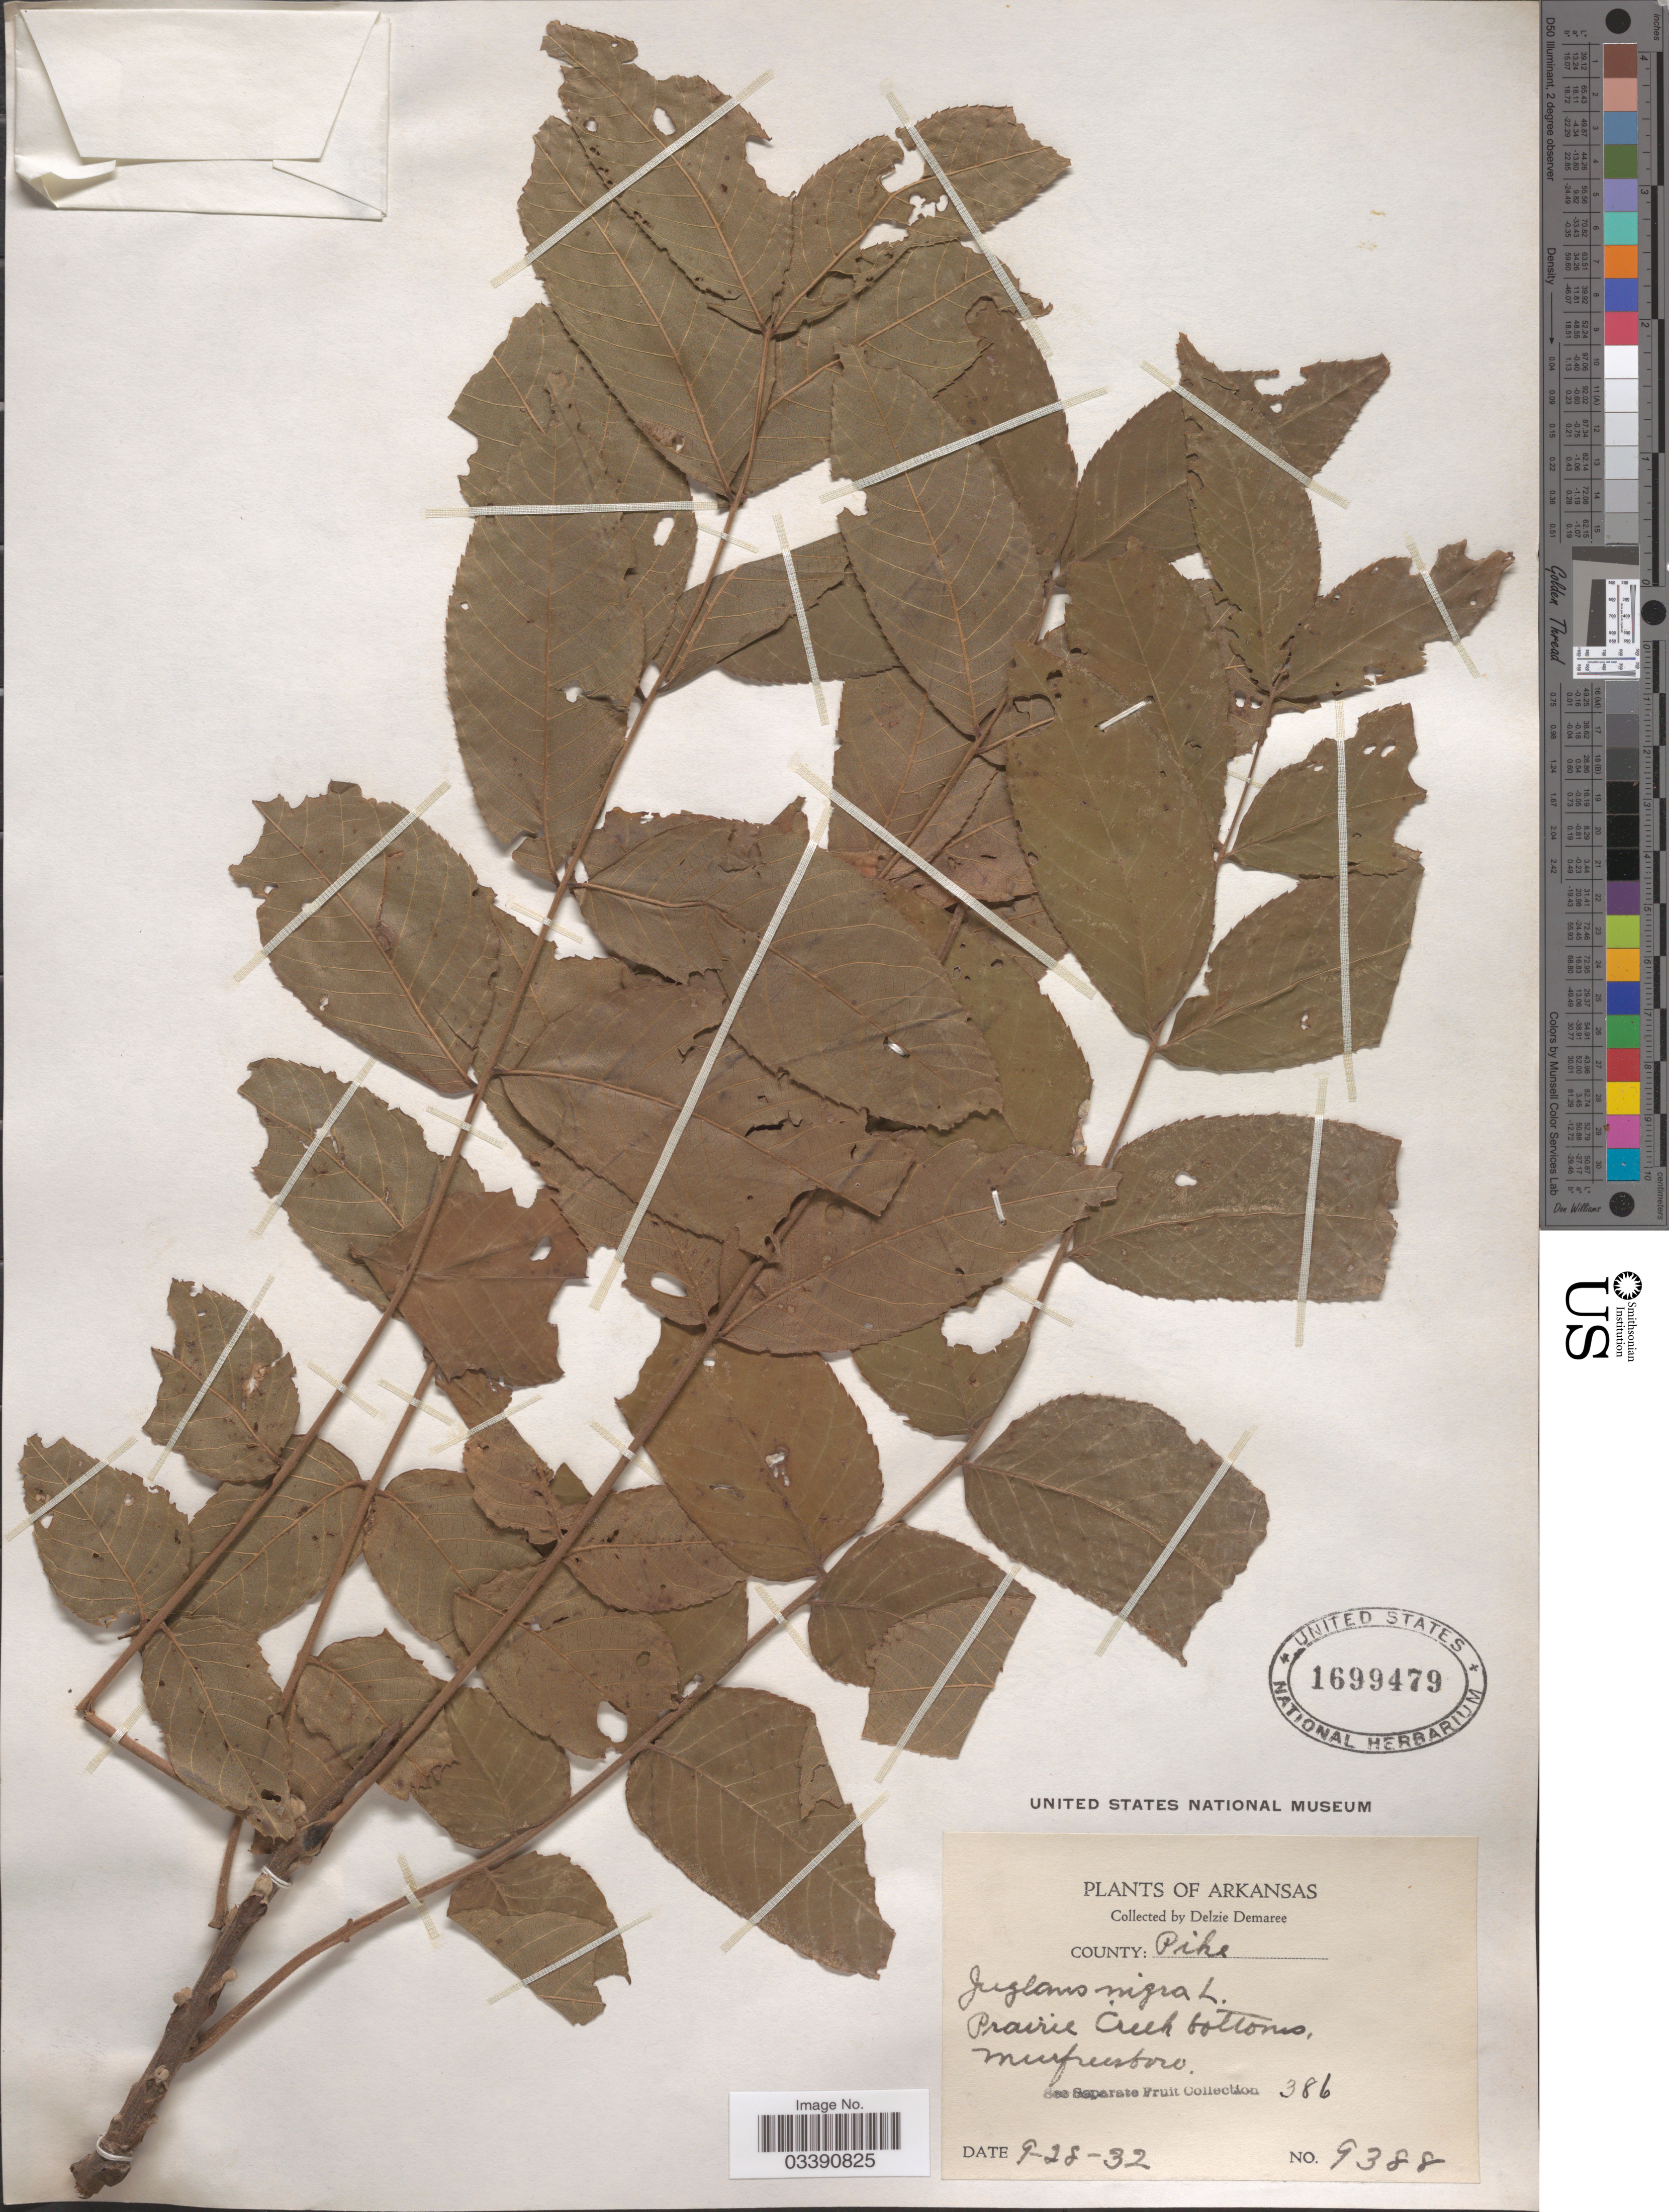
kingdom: Plantae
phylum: Tracheophyta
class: Magnoliopsida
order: Fagales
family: Juglandaceae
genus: Juglans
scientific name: Juglans nigra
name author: L.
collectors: D. Demaree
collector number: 9388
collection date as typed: Transcribed d/m/y: 28/9/32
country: United States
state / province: Arkansas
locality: County: Pike. Prairie Creek bottoms.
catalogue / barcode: US 1699479